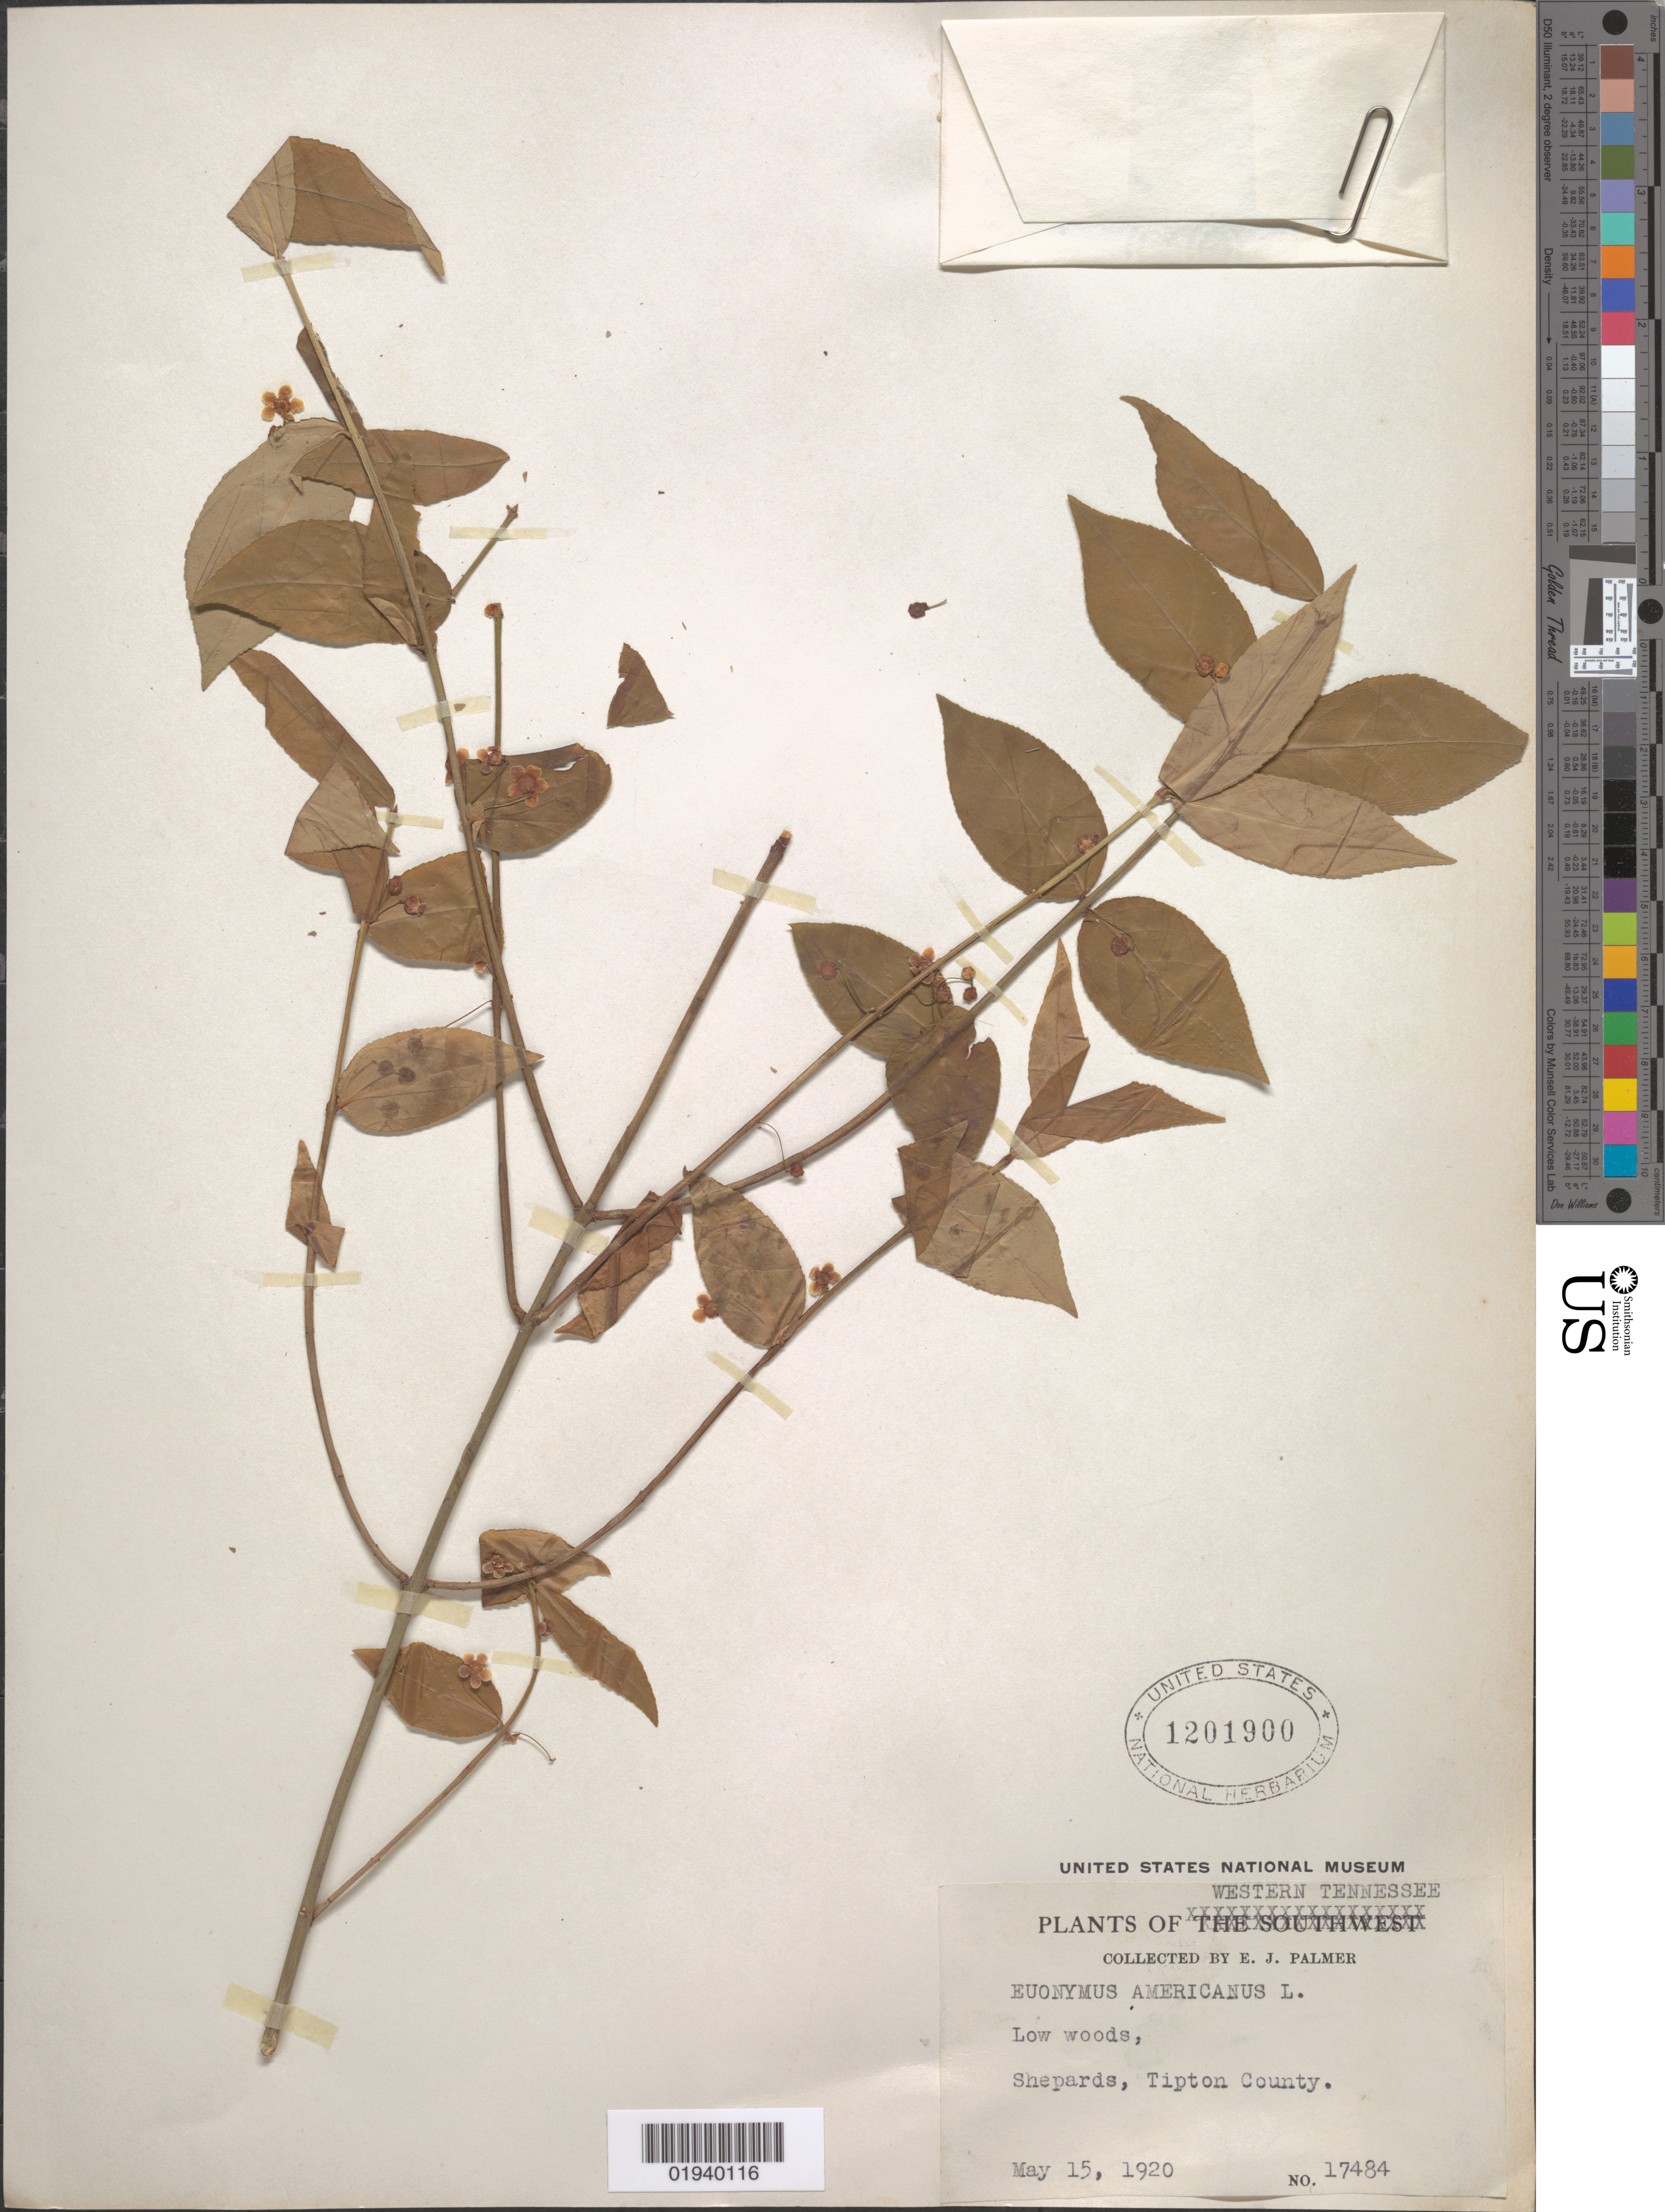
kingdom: Plantae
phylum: Tracheophyta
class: Magnoliopsida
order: Celastrales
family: Celastraceae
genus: Euonymus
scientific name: Euonymus americanus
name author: L.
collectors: E. J. Palmer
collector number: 17484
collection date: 1920-05-15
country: United States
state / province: Tennessee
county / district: Tipton County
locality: Shepards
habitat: Low woods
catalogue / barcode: US 1201900